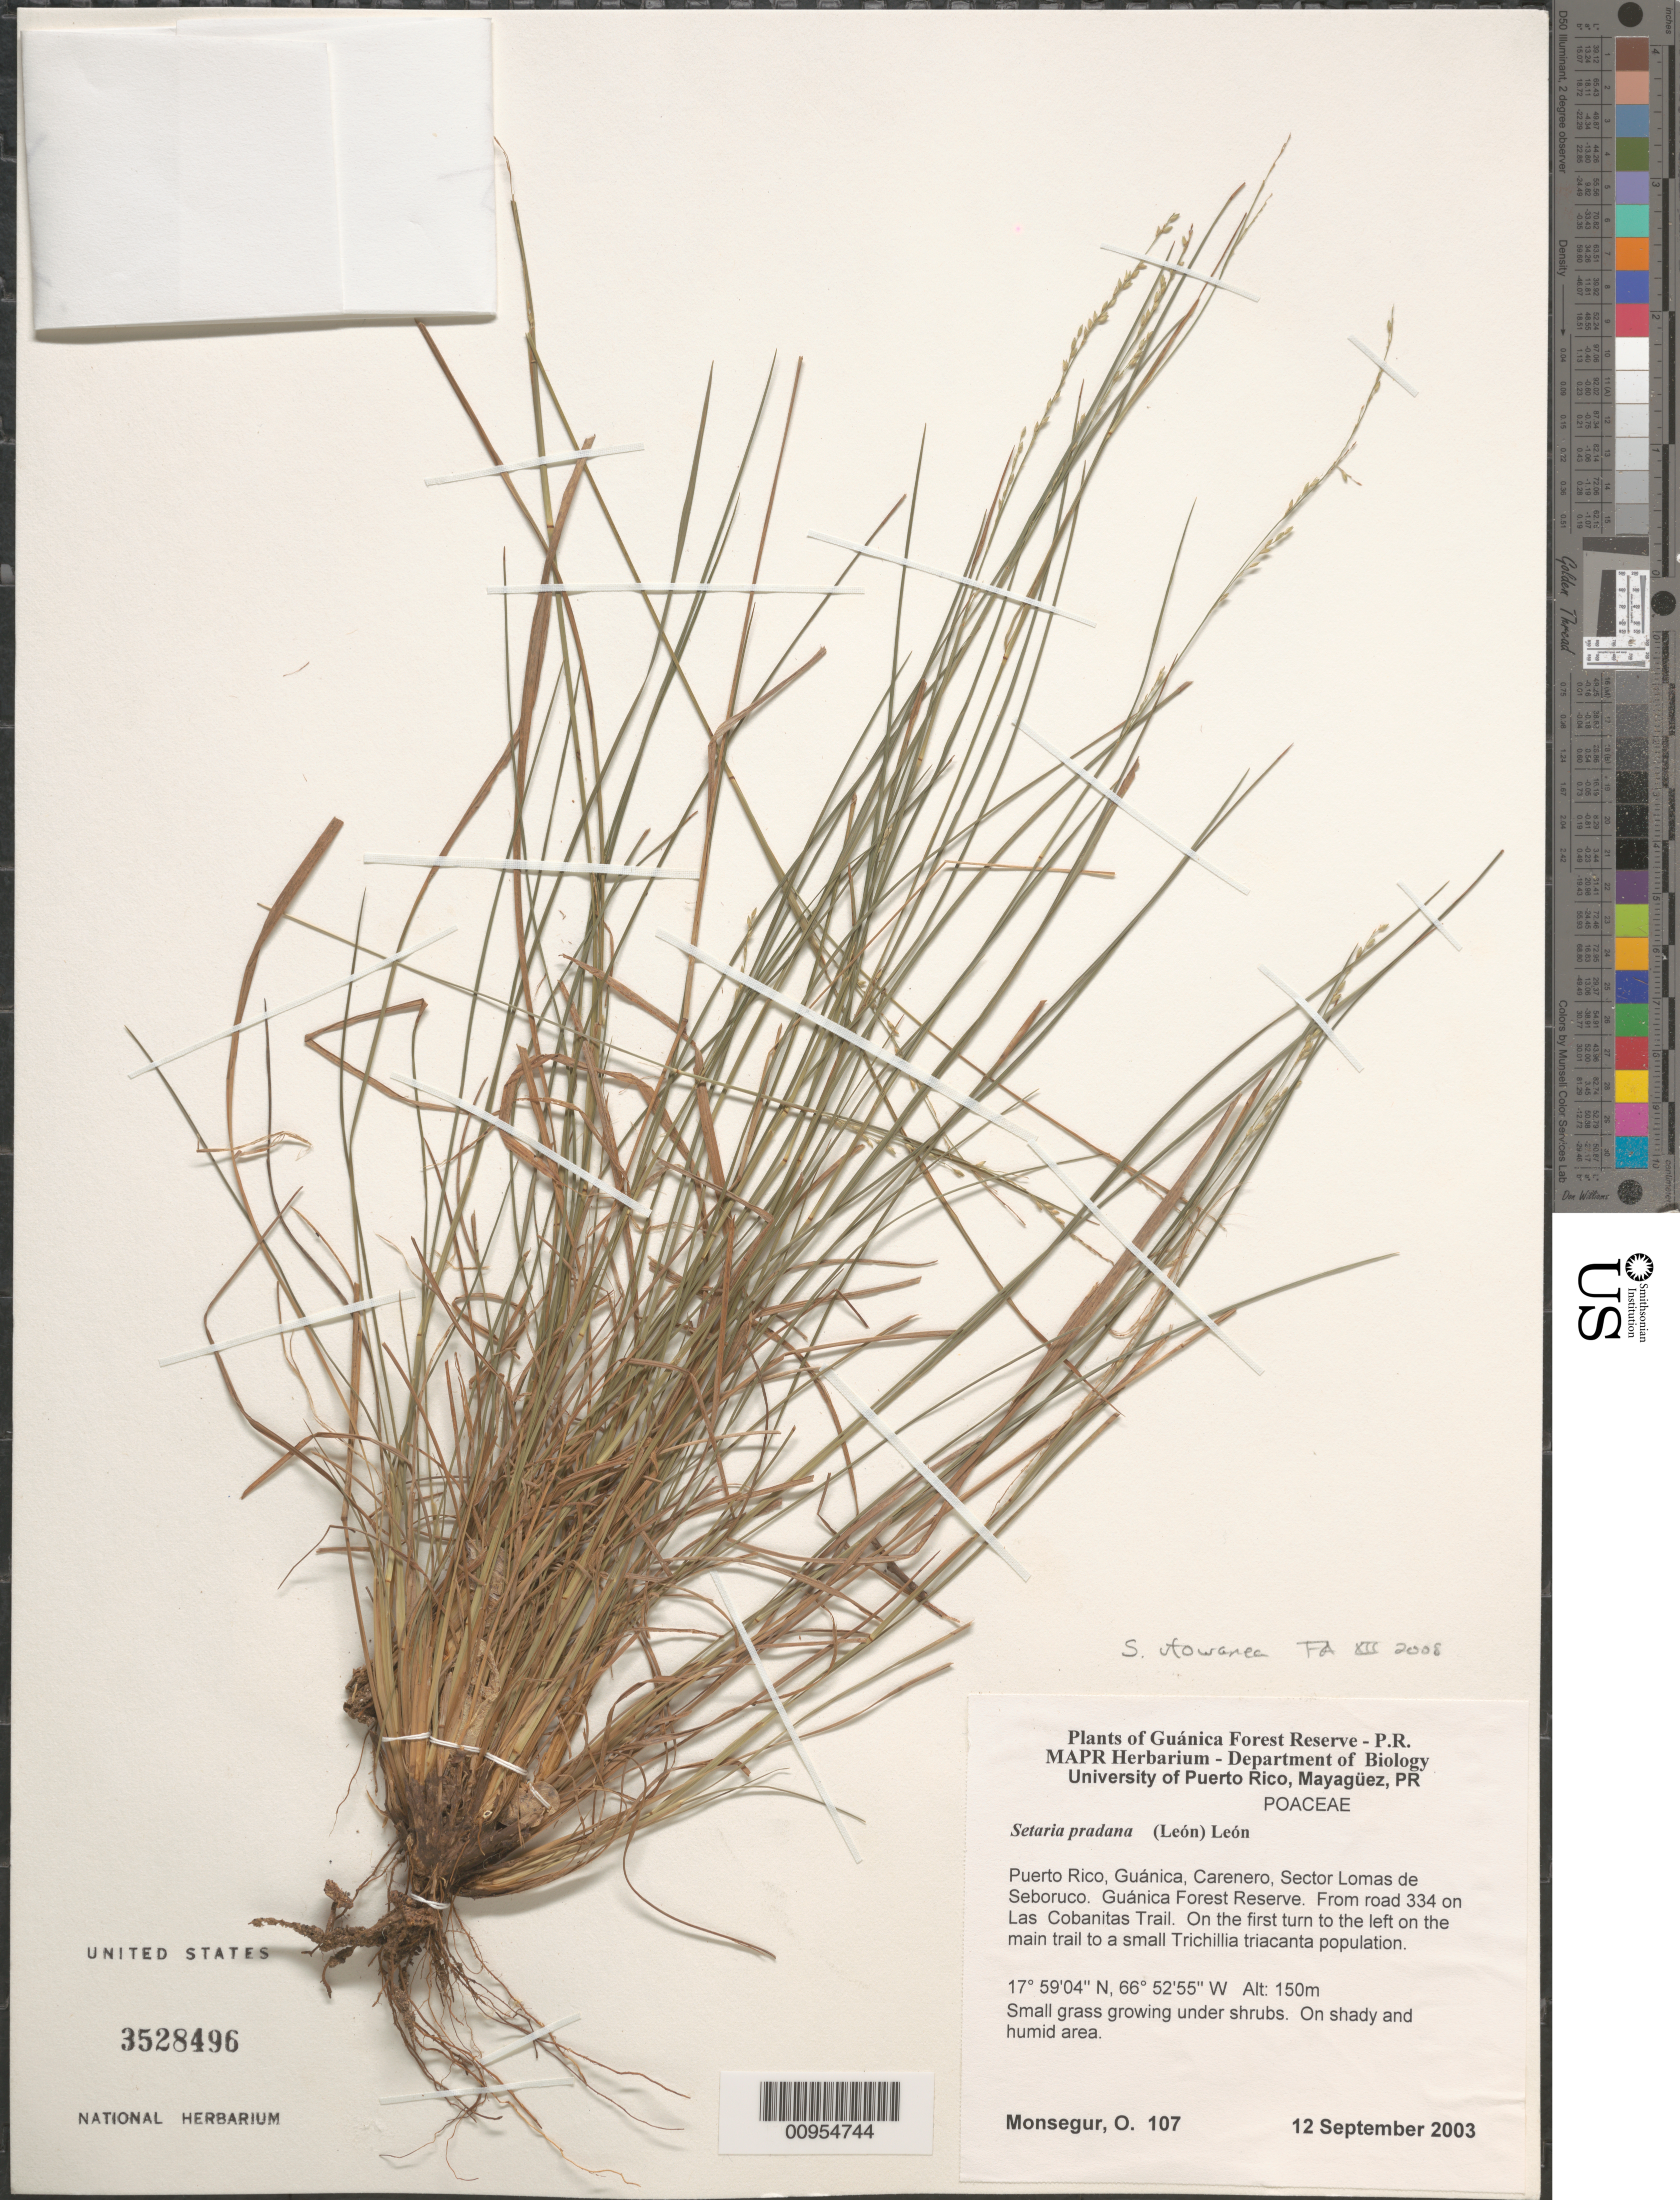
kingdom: Plantae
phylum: Tracheophyta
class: Liliopsida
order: Poales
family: Poaceae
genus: Setaria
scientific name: Setaria pradana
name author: (León ex Hitchc.) León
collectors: O. Monsegur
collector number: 107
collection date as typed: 12 Sep 2003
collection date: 2003-09-12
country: Puerto Rico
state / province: Guánica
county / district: Carenero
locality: Sector Lomas de Seboruco. Guánica Forest Reserve. From road 334 on Las Cobanitas Trail. On the first turn to the left on the main trail to a small Trichillia triacanta population.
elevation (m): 150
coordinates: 17.59037, 66.52549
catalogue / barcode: US 3528496